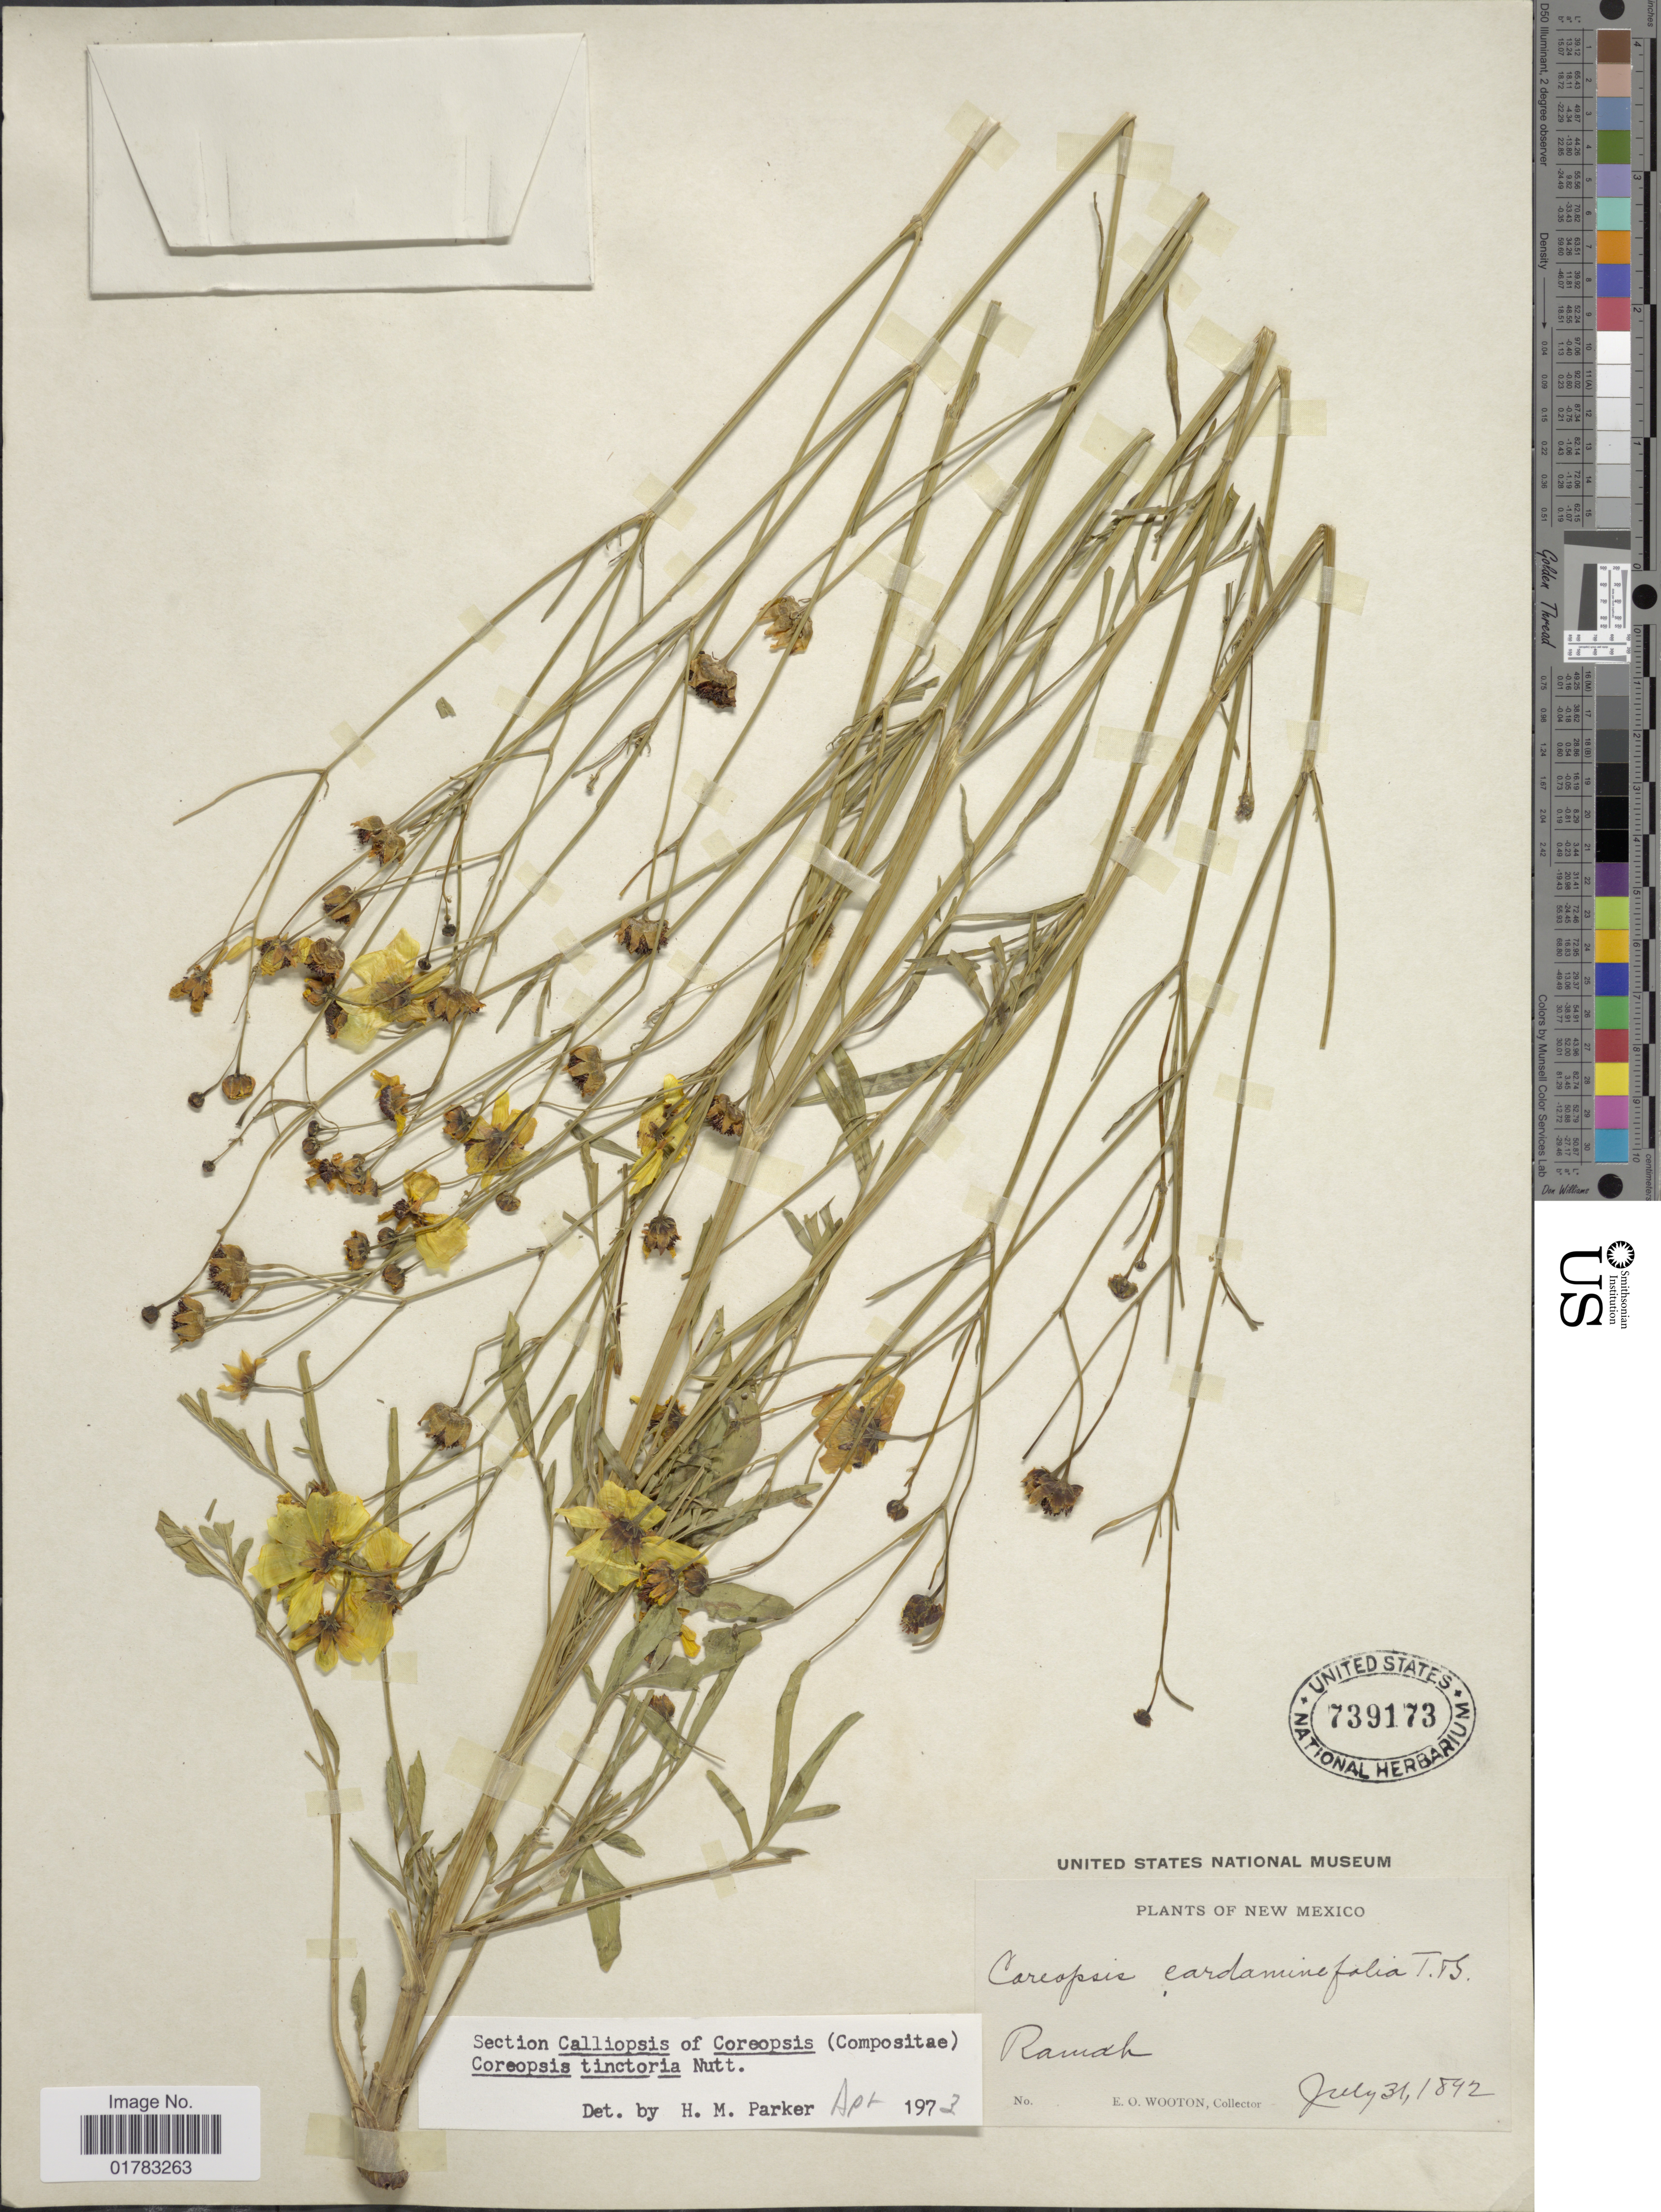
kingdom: Plantae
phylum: Tracheophyta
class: Magnoliopsida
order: Asterales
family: Asteraceae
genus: Coreopsis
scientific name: Coreopsis tinctoria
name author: Nutt.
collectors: E. O. Wooton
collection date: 1892-07-31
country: United States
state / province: New Mexico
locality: Ranch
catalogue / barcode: US 739173